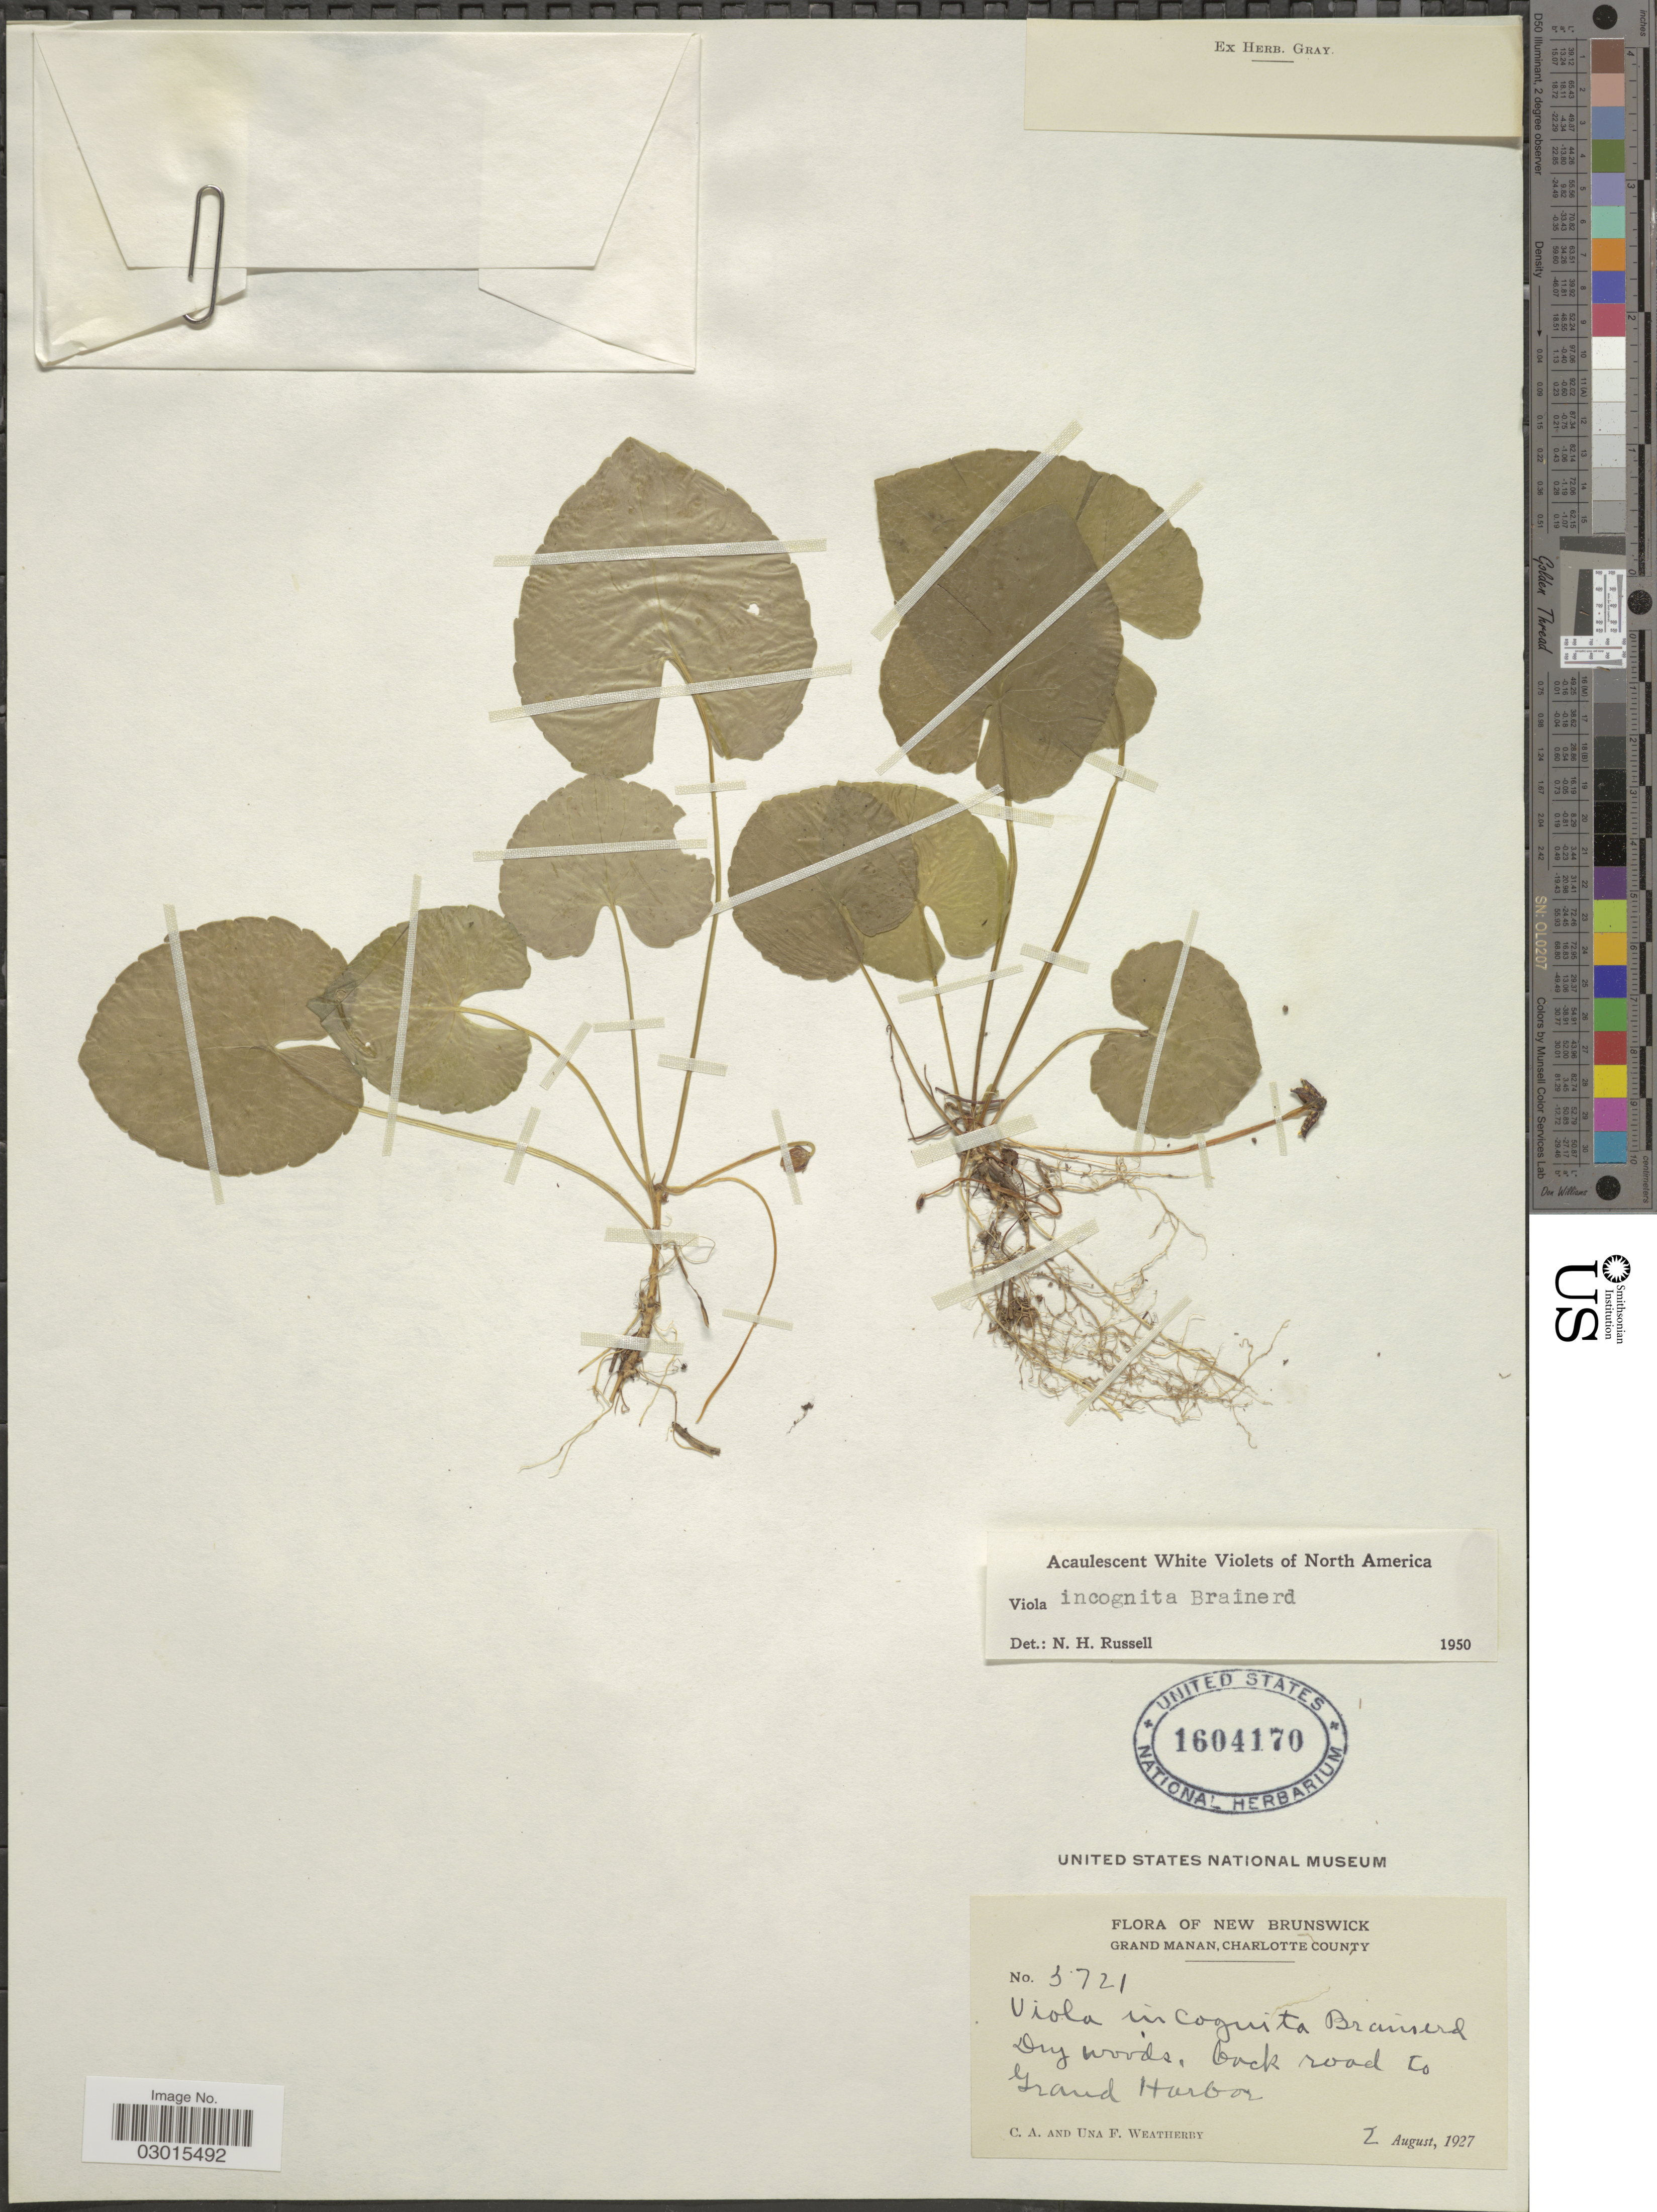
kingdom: Plantae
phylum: Tracheophyta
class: Magnoliopsida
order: Malpighiales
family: Violaceae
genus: Viola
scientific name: Viola incognita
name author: Brainerd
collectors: C. A. Weatherby & U. Weatherby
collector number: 3721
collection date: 1927-08-02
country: Canada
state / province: New Brunswick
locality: Grand Manan, Charlotte County. Back road to Grand Harbor.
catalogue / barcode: US 1604170